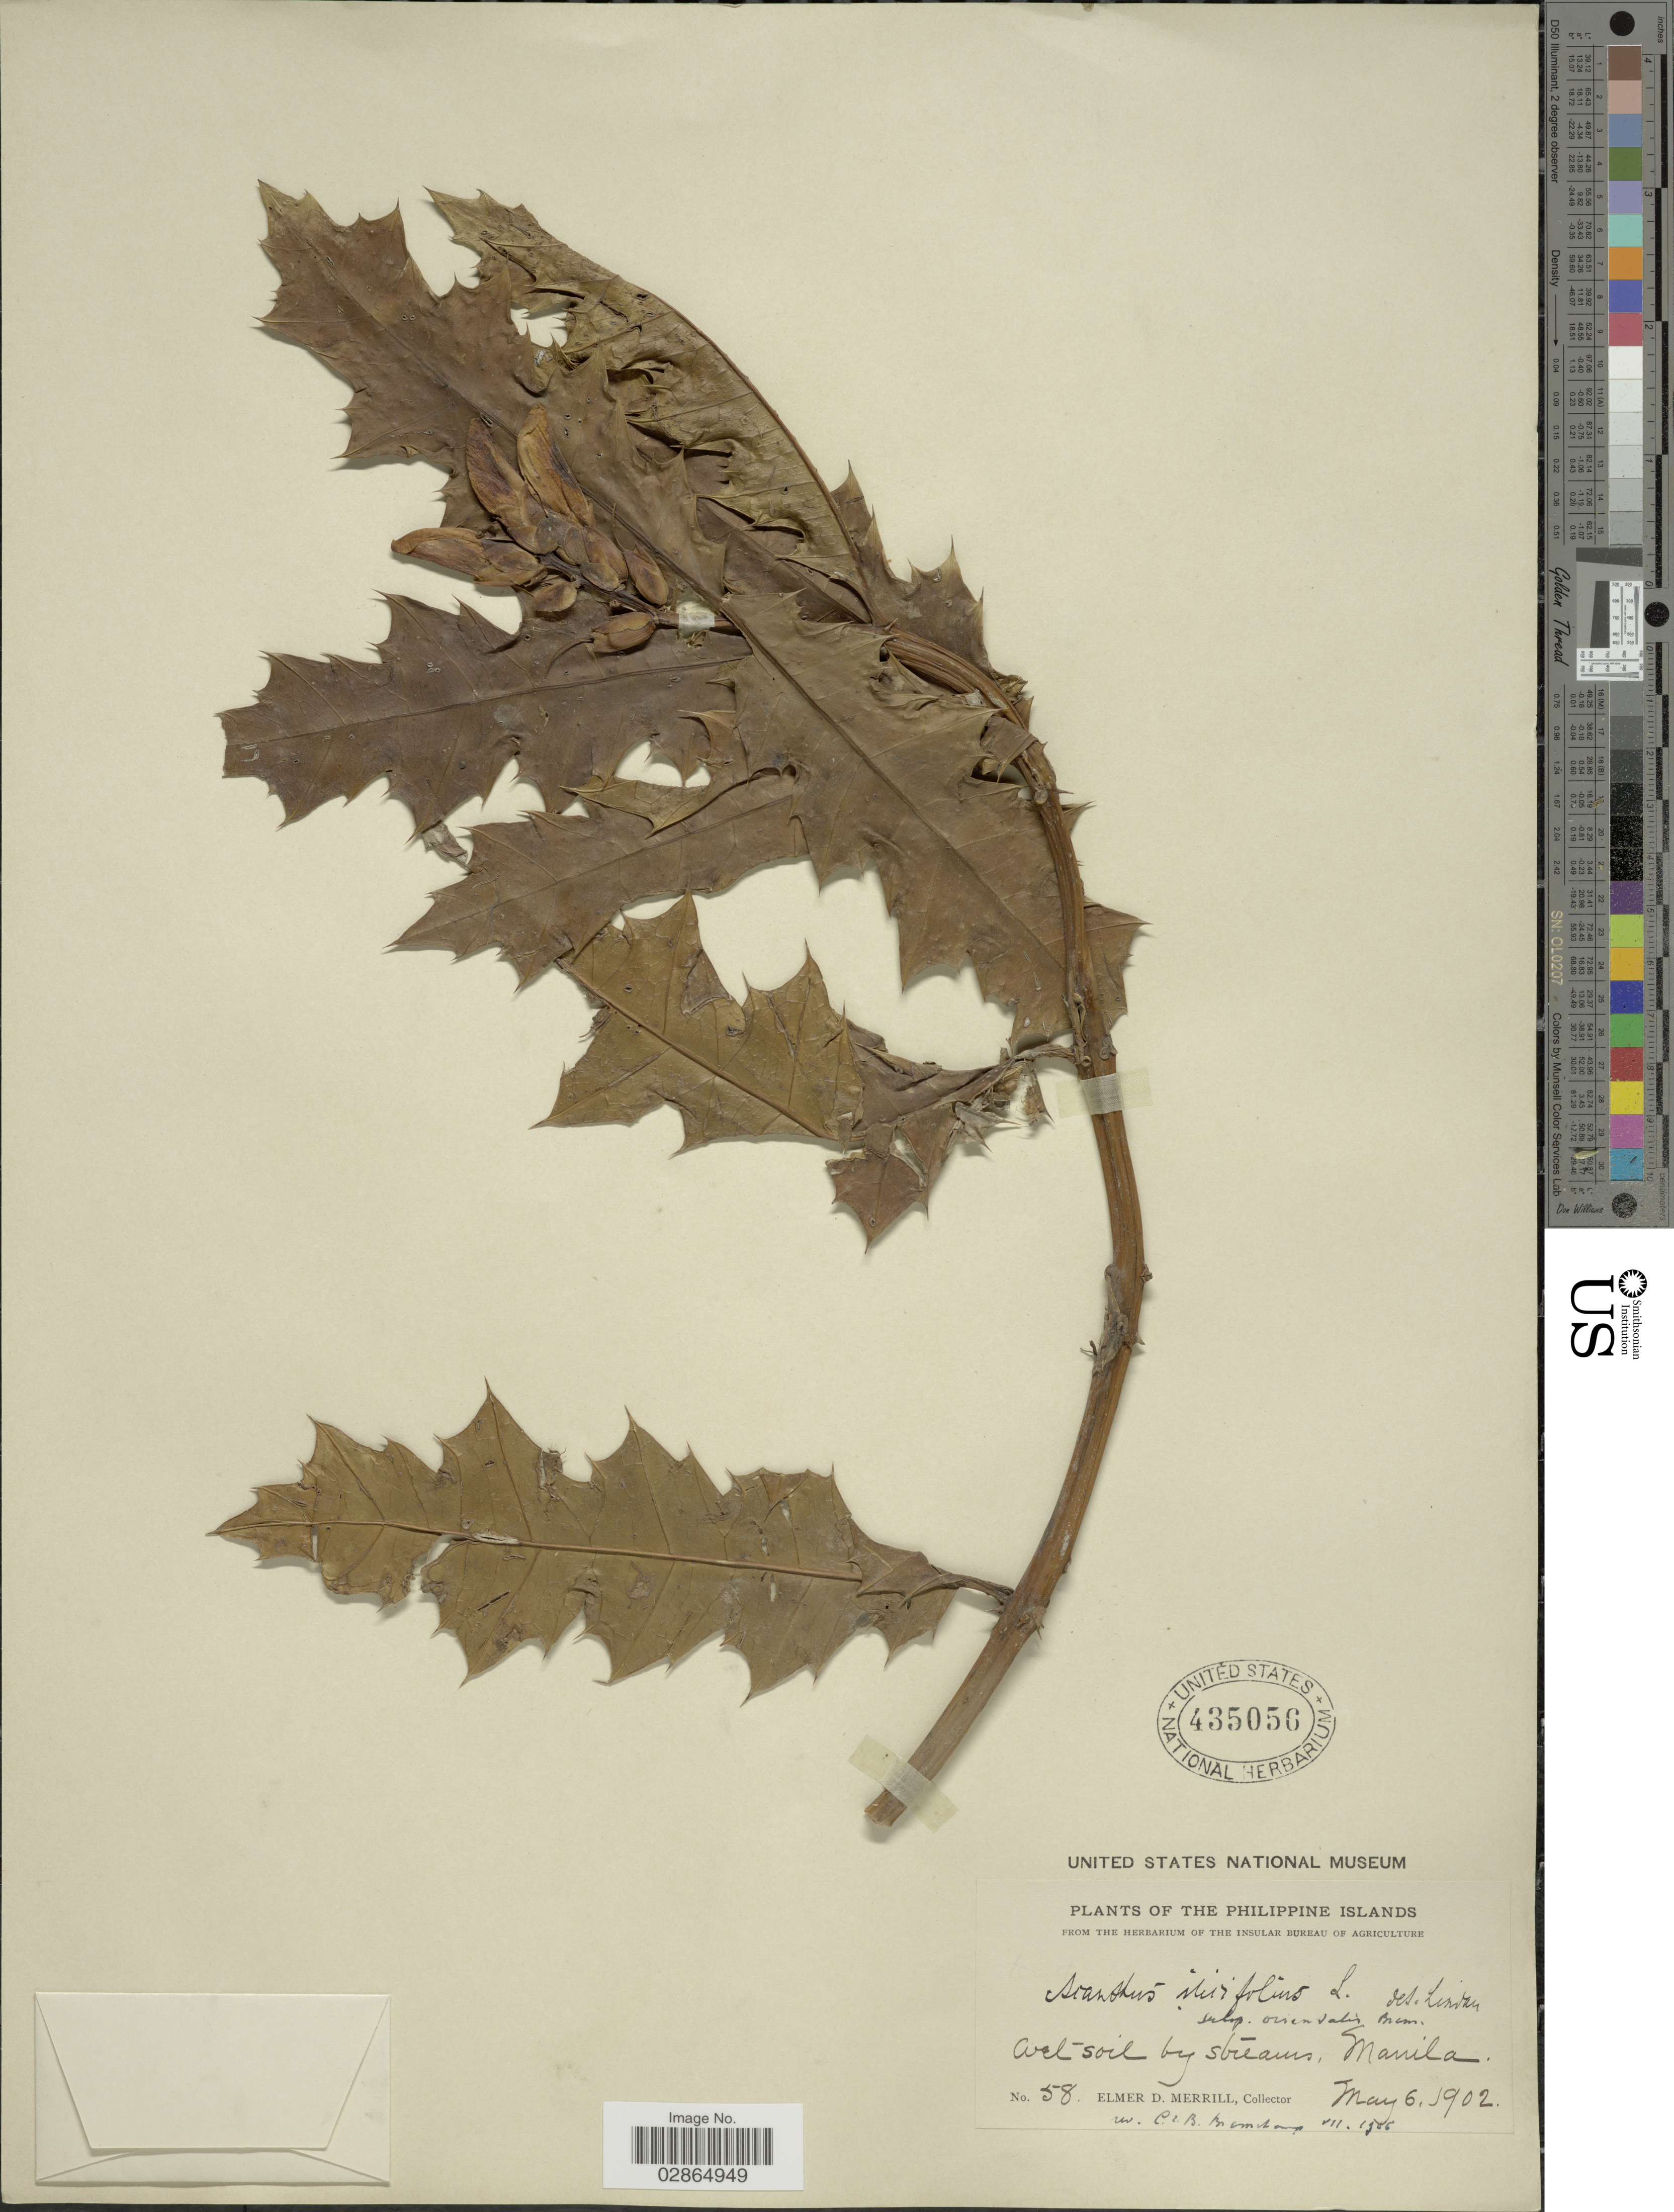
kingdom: Plantae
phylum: Tracheophyta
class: Magnoliopsida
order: Lamiales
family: Acanthaceae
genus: Acanthus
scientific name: Acanthus ilicifolius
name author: L.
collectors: E. D. Merrill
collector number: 58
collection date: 1902-05-06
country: Philippines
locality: Manila.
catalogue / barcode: US 435056